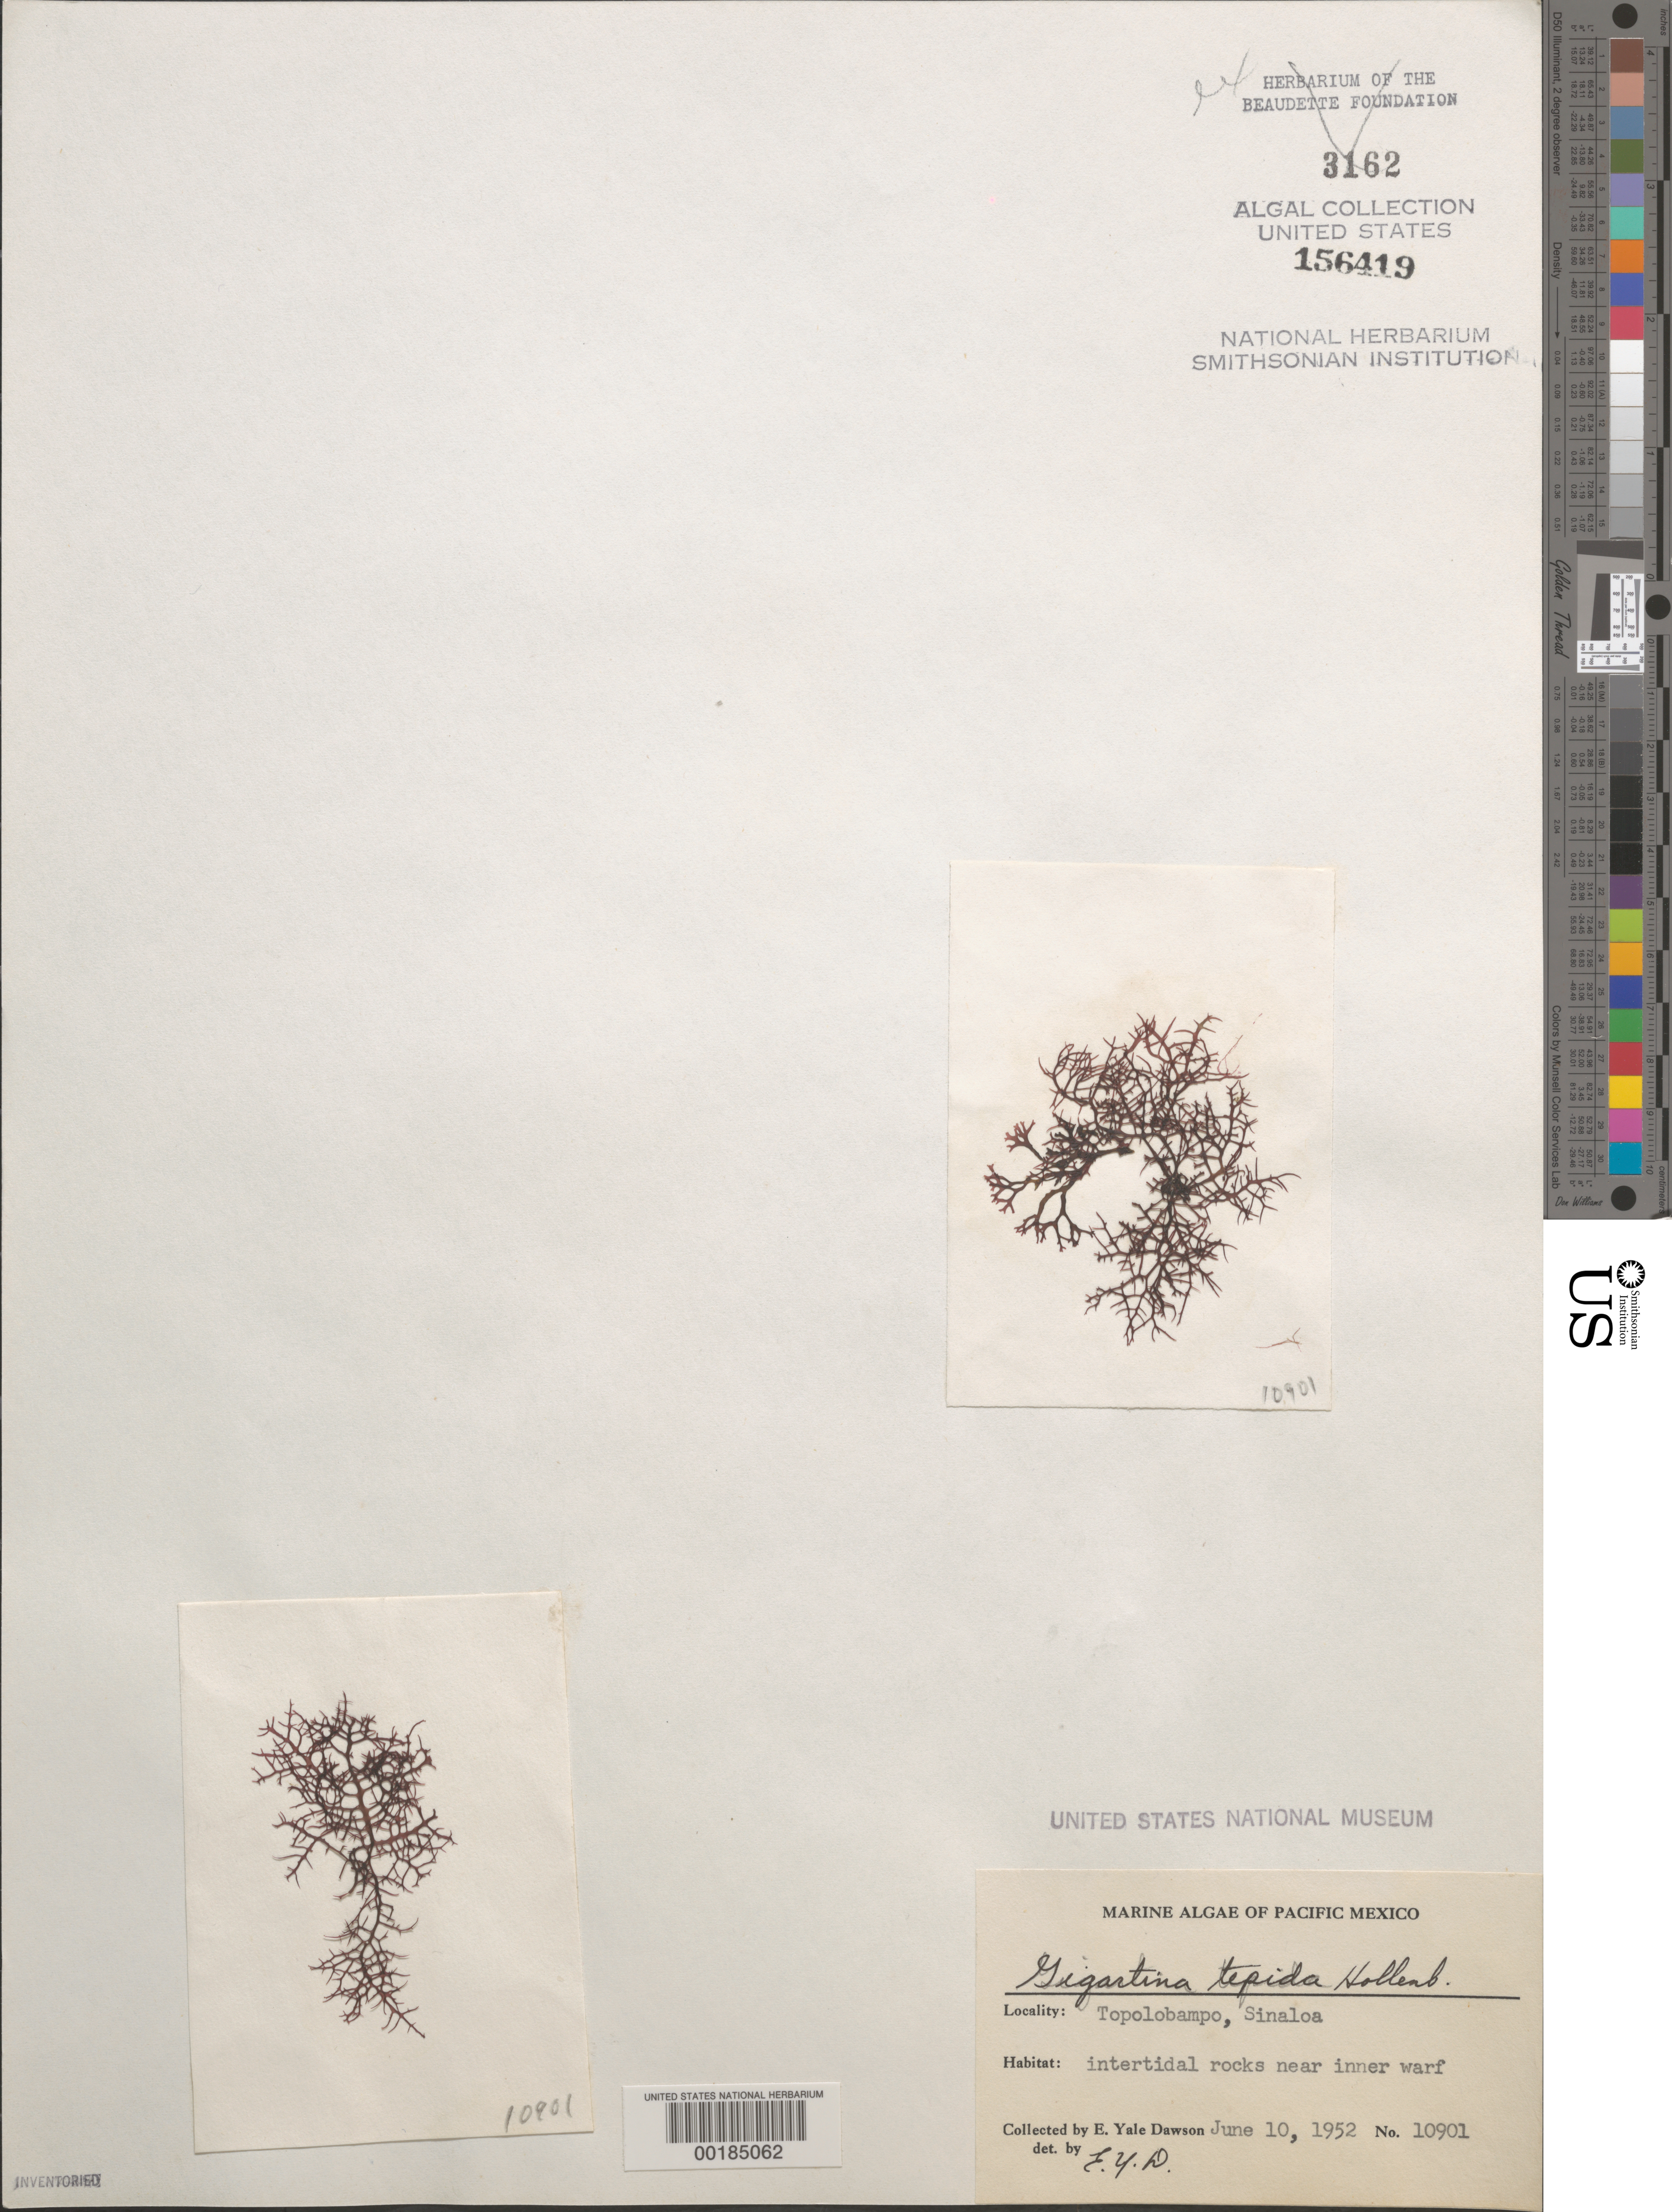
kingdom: Plantae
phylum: Rhodophyta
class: Florideophyceae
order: Gigartinales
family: Gigartinaceae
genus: Chondracanthus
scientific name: Chondracanthus tepidus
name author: (Hollenb.) Guiry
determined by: Algae name updating Project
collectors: E. Y. Dawson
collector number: EYD 10901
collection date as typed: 10 Jun 1952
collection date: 1952-06-10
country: Mexico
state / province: Sinaloa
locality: Topolobampo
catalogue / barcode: US 156419